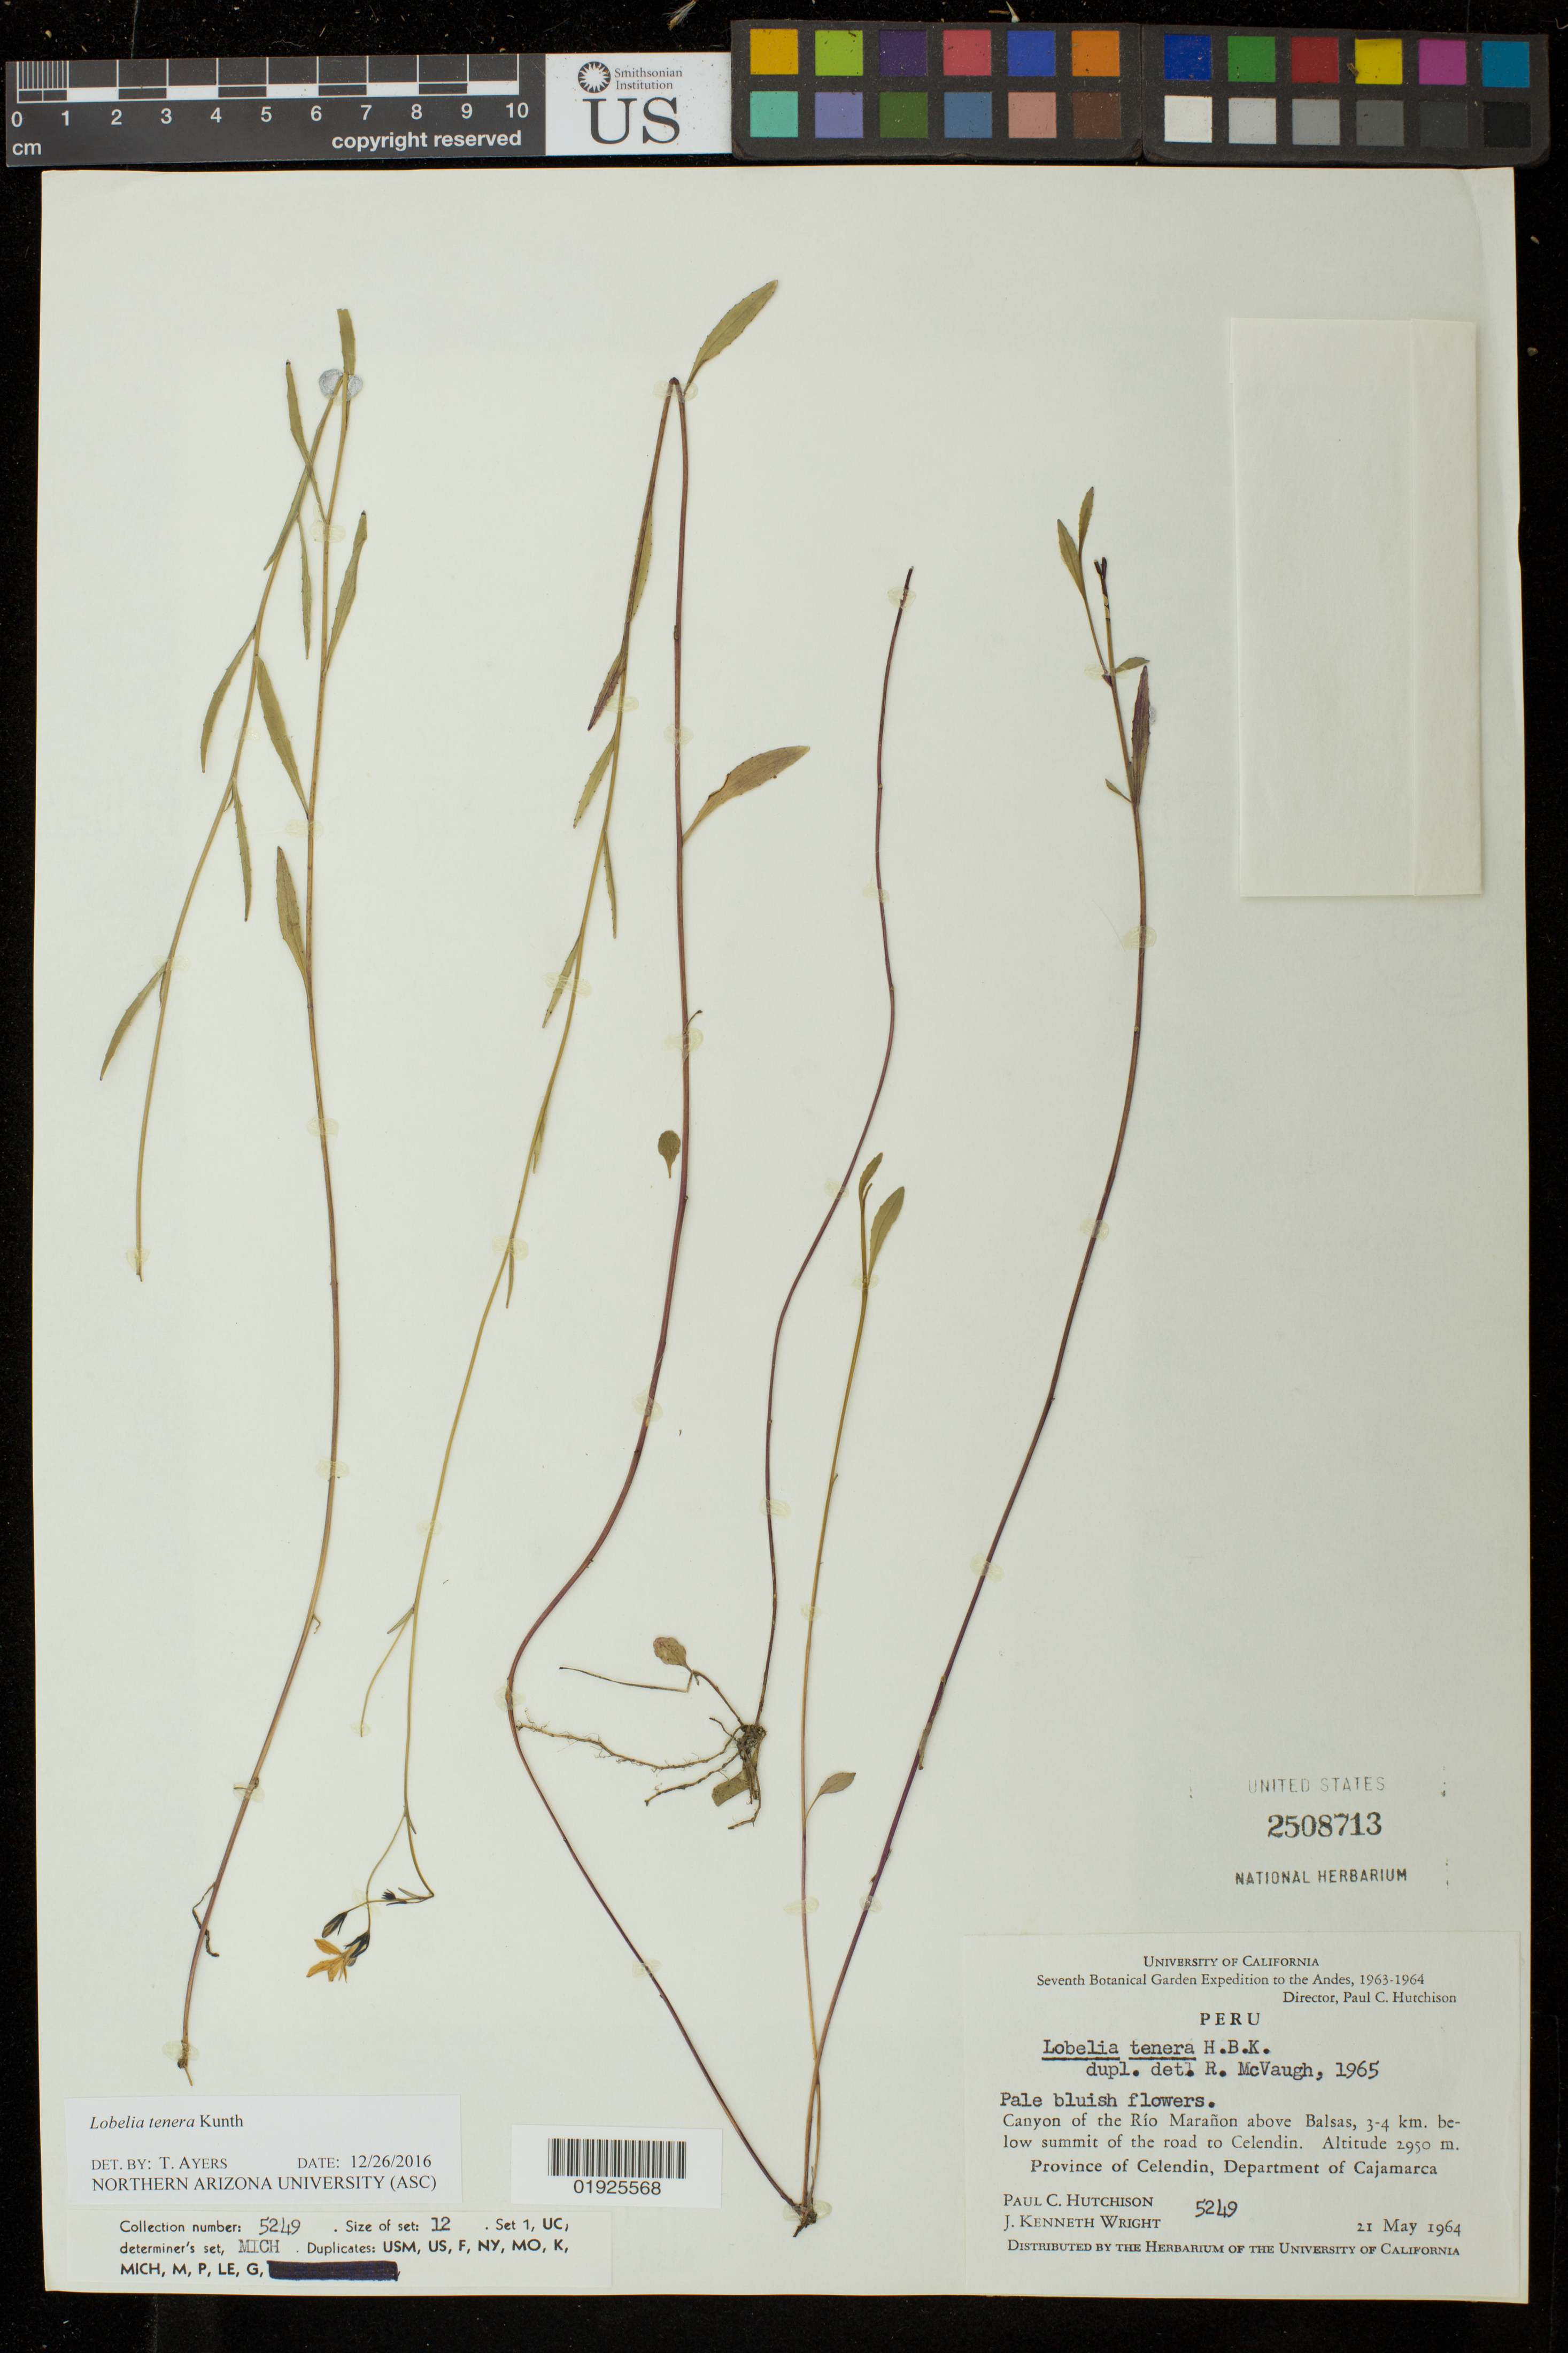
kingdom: Plantae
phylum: Tracheophyta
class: Magnoliopsida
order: Asterales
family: Campanulaceae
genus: Lobelia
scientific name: Lobelia tenera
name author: Kunth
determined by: Ayers, Tina J.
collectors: P. Hutchinson & J. K. Wright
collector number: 5249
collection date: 1964-05-21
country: Peru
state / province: Cajamarca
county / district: Celendín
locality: Canyon of the Rio maranon above Balsas, 3-4 km below summit of the road to Celendin.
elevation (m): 2950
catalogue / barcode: US 2508713